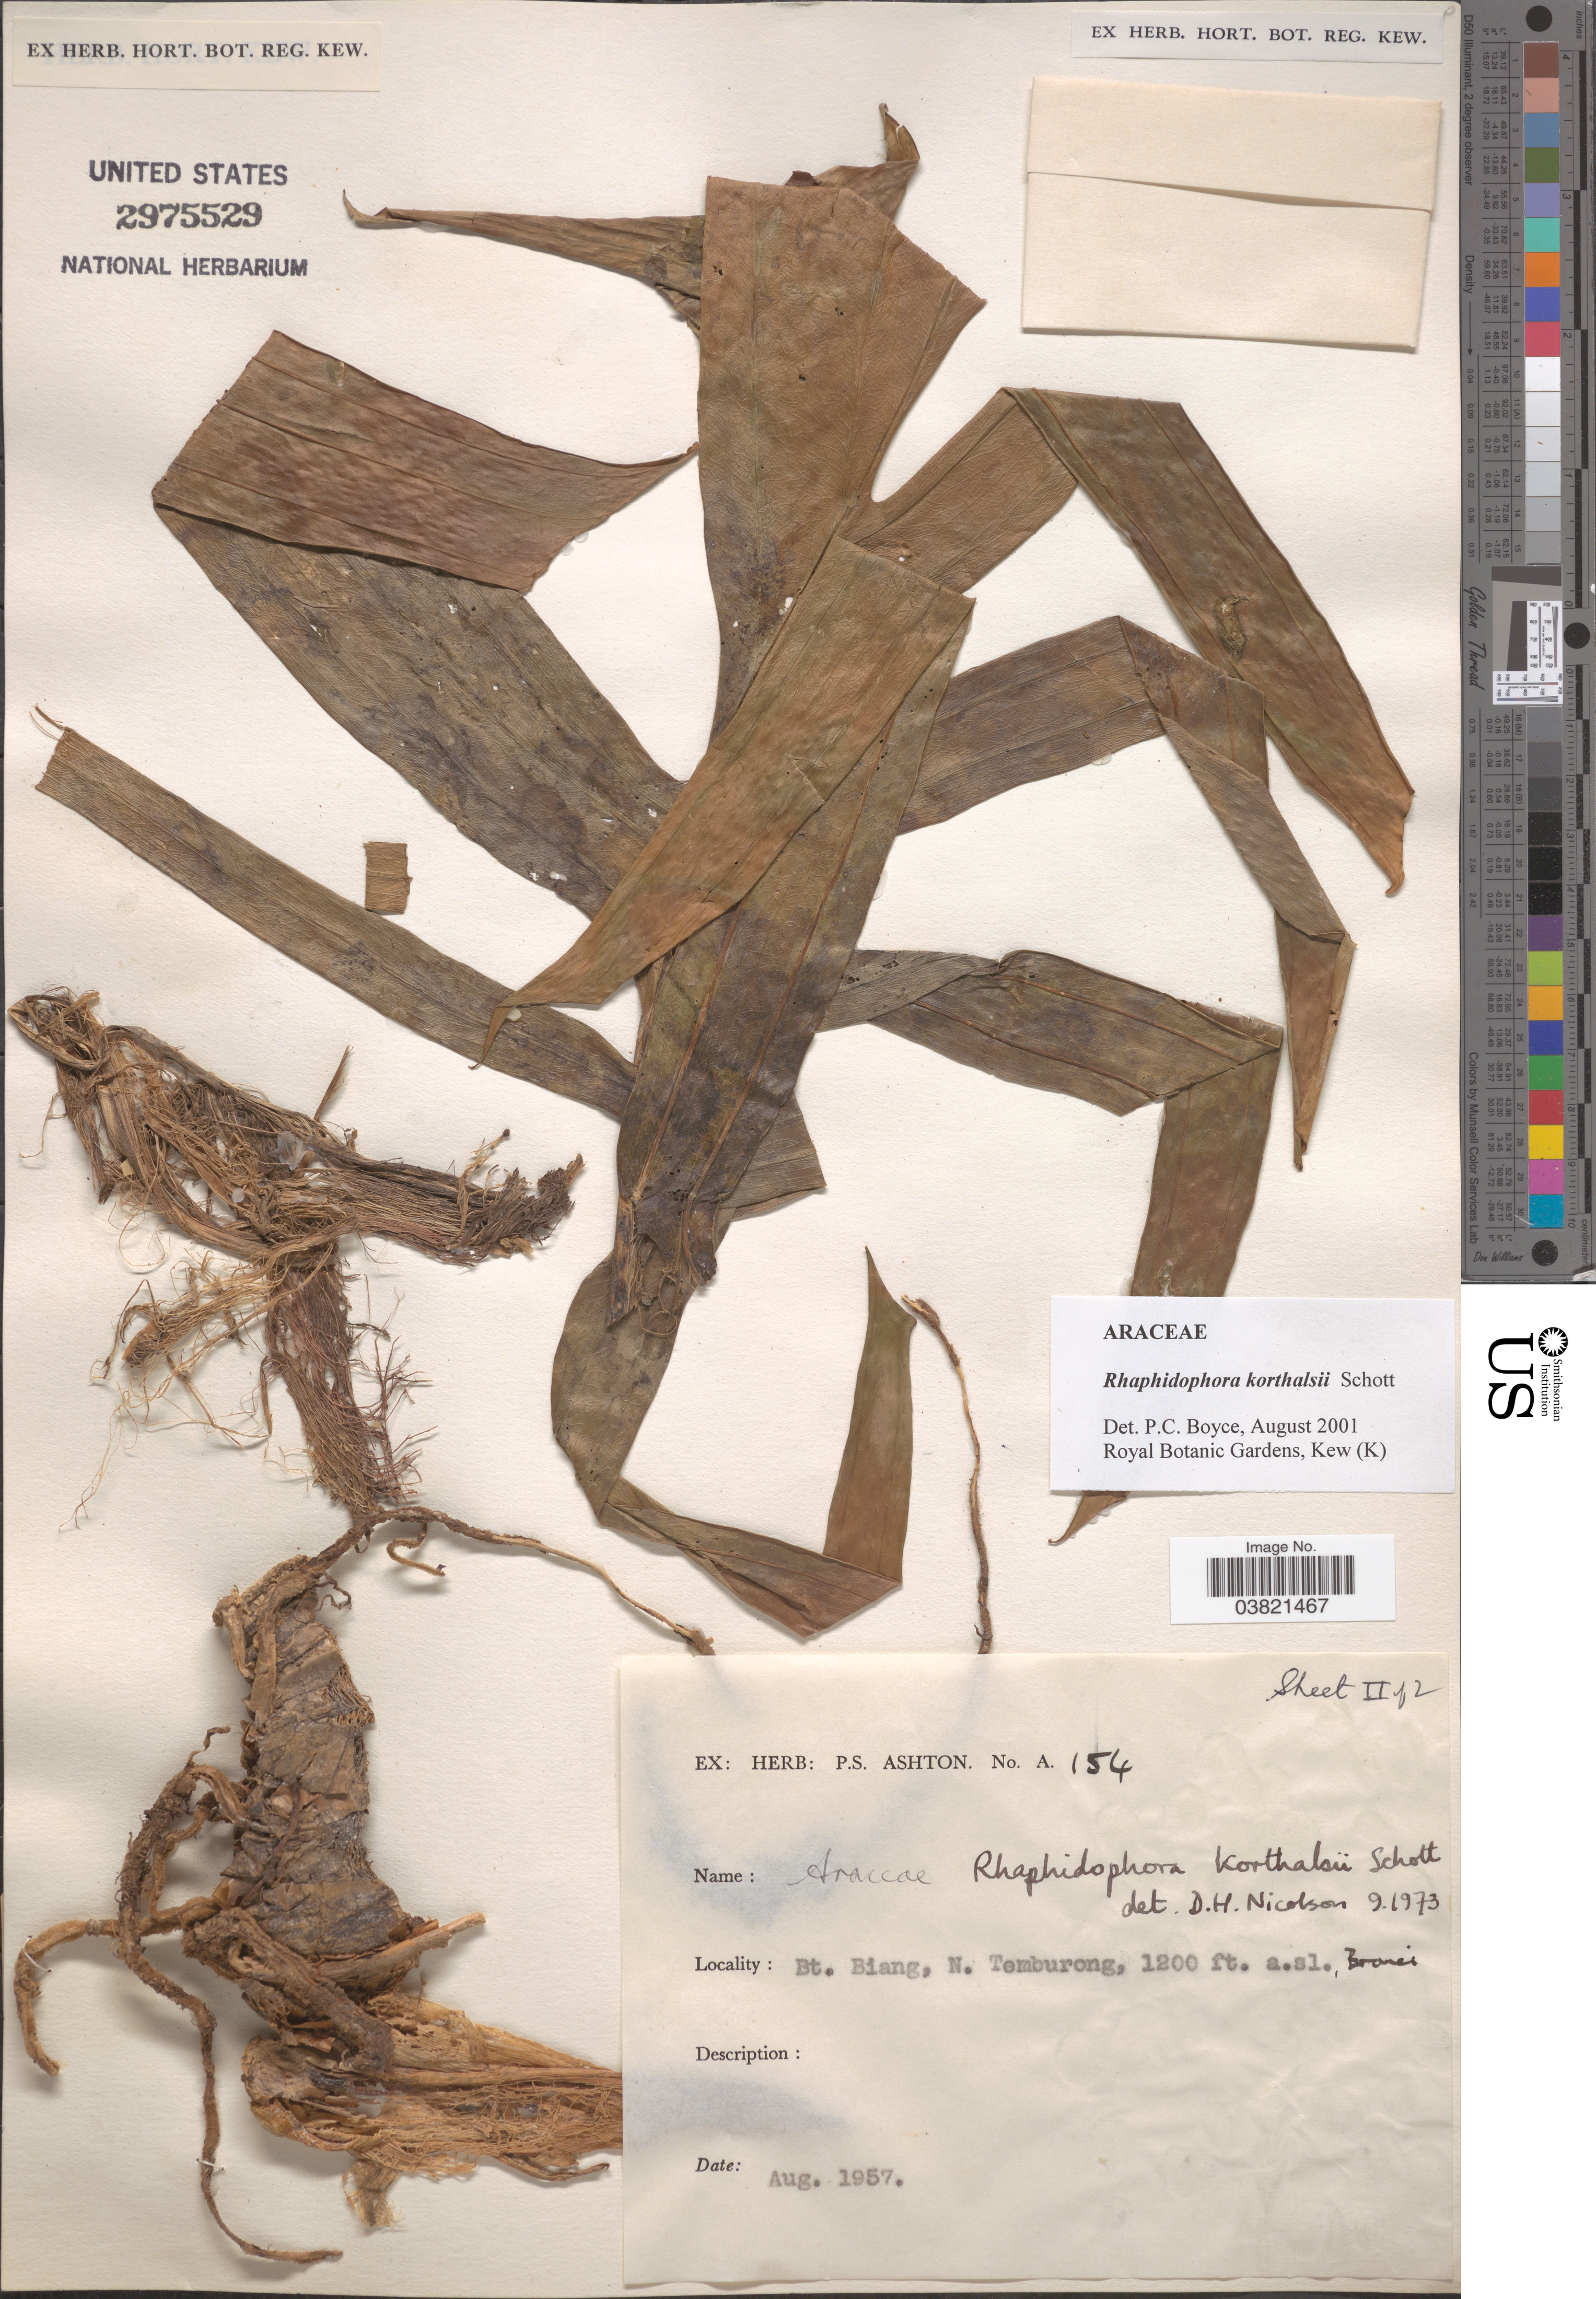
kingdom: Plantae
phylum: Tracheophyta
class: Liliopsida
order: Alismatales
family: Araceae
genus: Rhaphidophora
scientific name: Rhaphidophora korthalsii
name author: Schott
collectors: Ex herb. P. S. Ashton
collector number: A154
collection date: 1957-08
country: Brunei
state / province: Temburong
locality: Bt. Biang, N. Temburong.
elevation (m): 366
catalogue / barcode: US 2975529